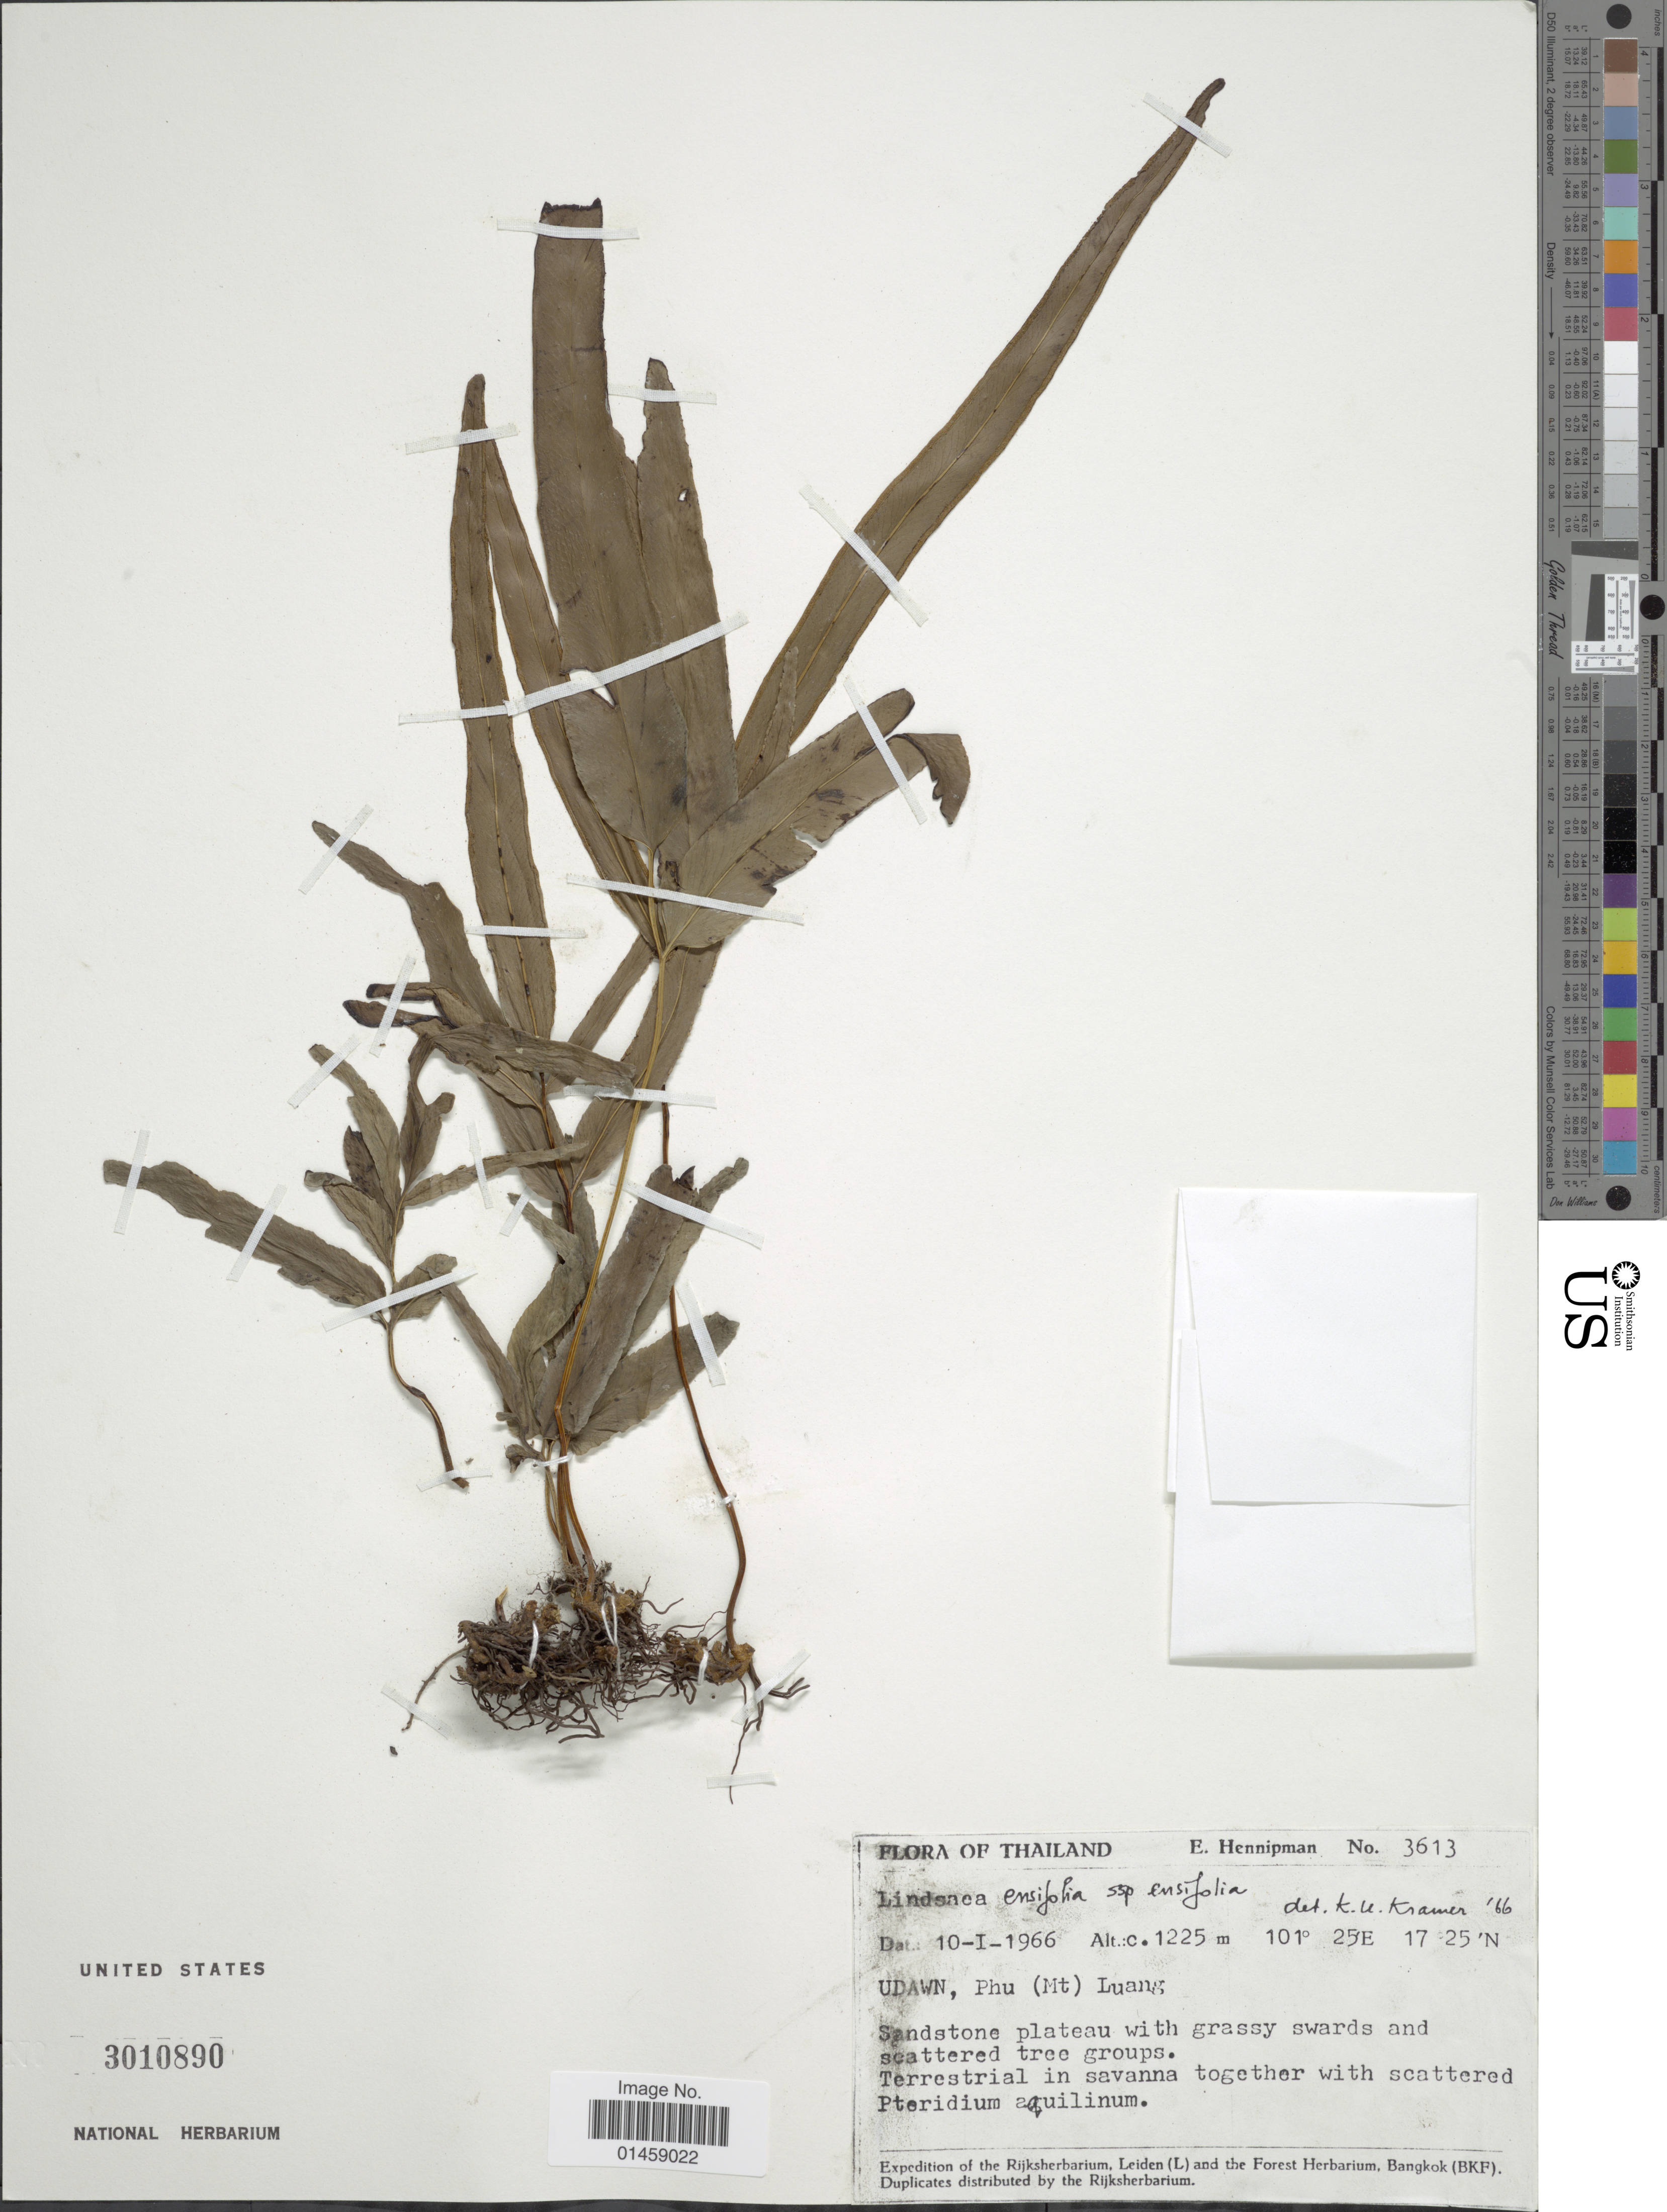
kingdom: Plantae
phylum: Tracheophyta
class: Polypodiopsida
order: Polypodiales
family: Lindsaeaceae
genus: Lindsaea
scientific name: Lindsaea ensifolia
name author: Sw.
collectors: E. Hennipman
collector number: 3613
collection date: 1966-01-10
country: Thailand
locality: Udawn, Phu (Mt) Luang.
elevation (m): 1225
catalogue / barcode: US 3010890